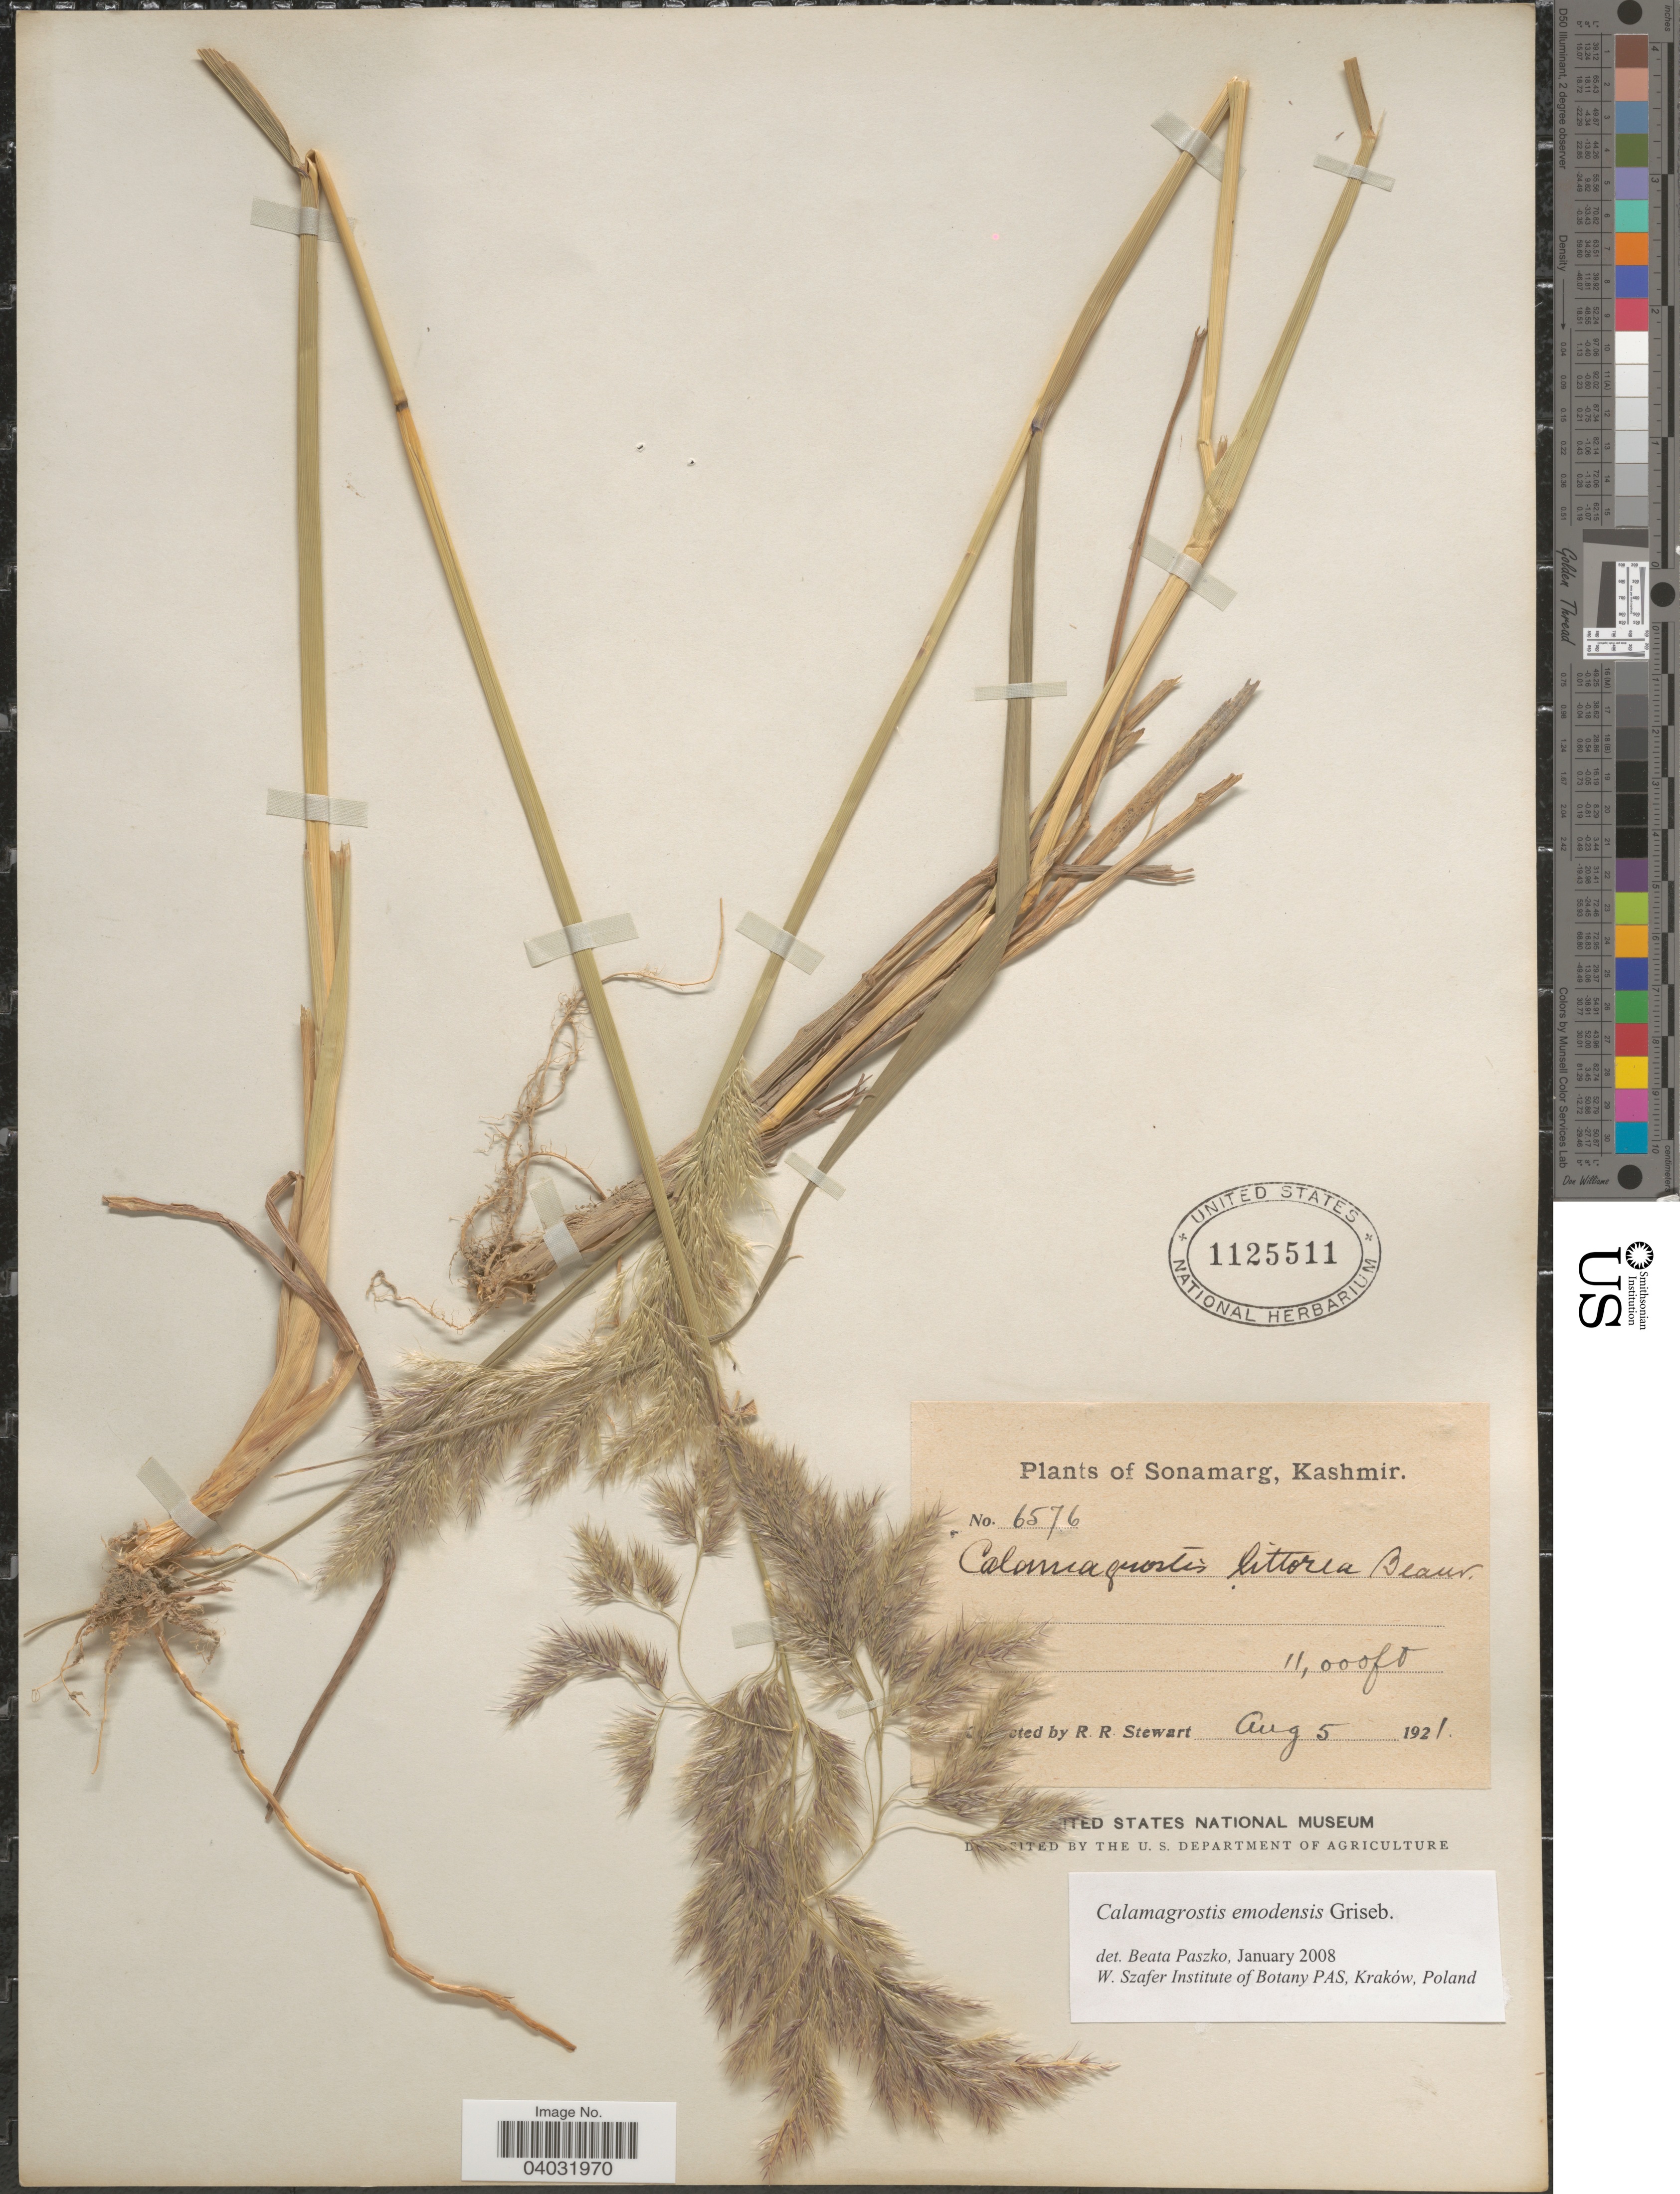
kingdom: Plantae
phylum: Tracheophyta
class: Liliopsida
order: Poales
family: Poaceae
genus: Calamagrostis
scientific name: Calamagrostis emodensis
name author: Griseb.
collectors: R. Stewart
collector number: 6576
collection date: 1921-08-05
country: India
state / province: Jammu and Kashmir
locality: Sonamarg, Kashmir.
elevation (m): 3353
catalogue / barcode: US 1125511